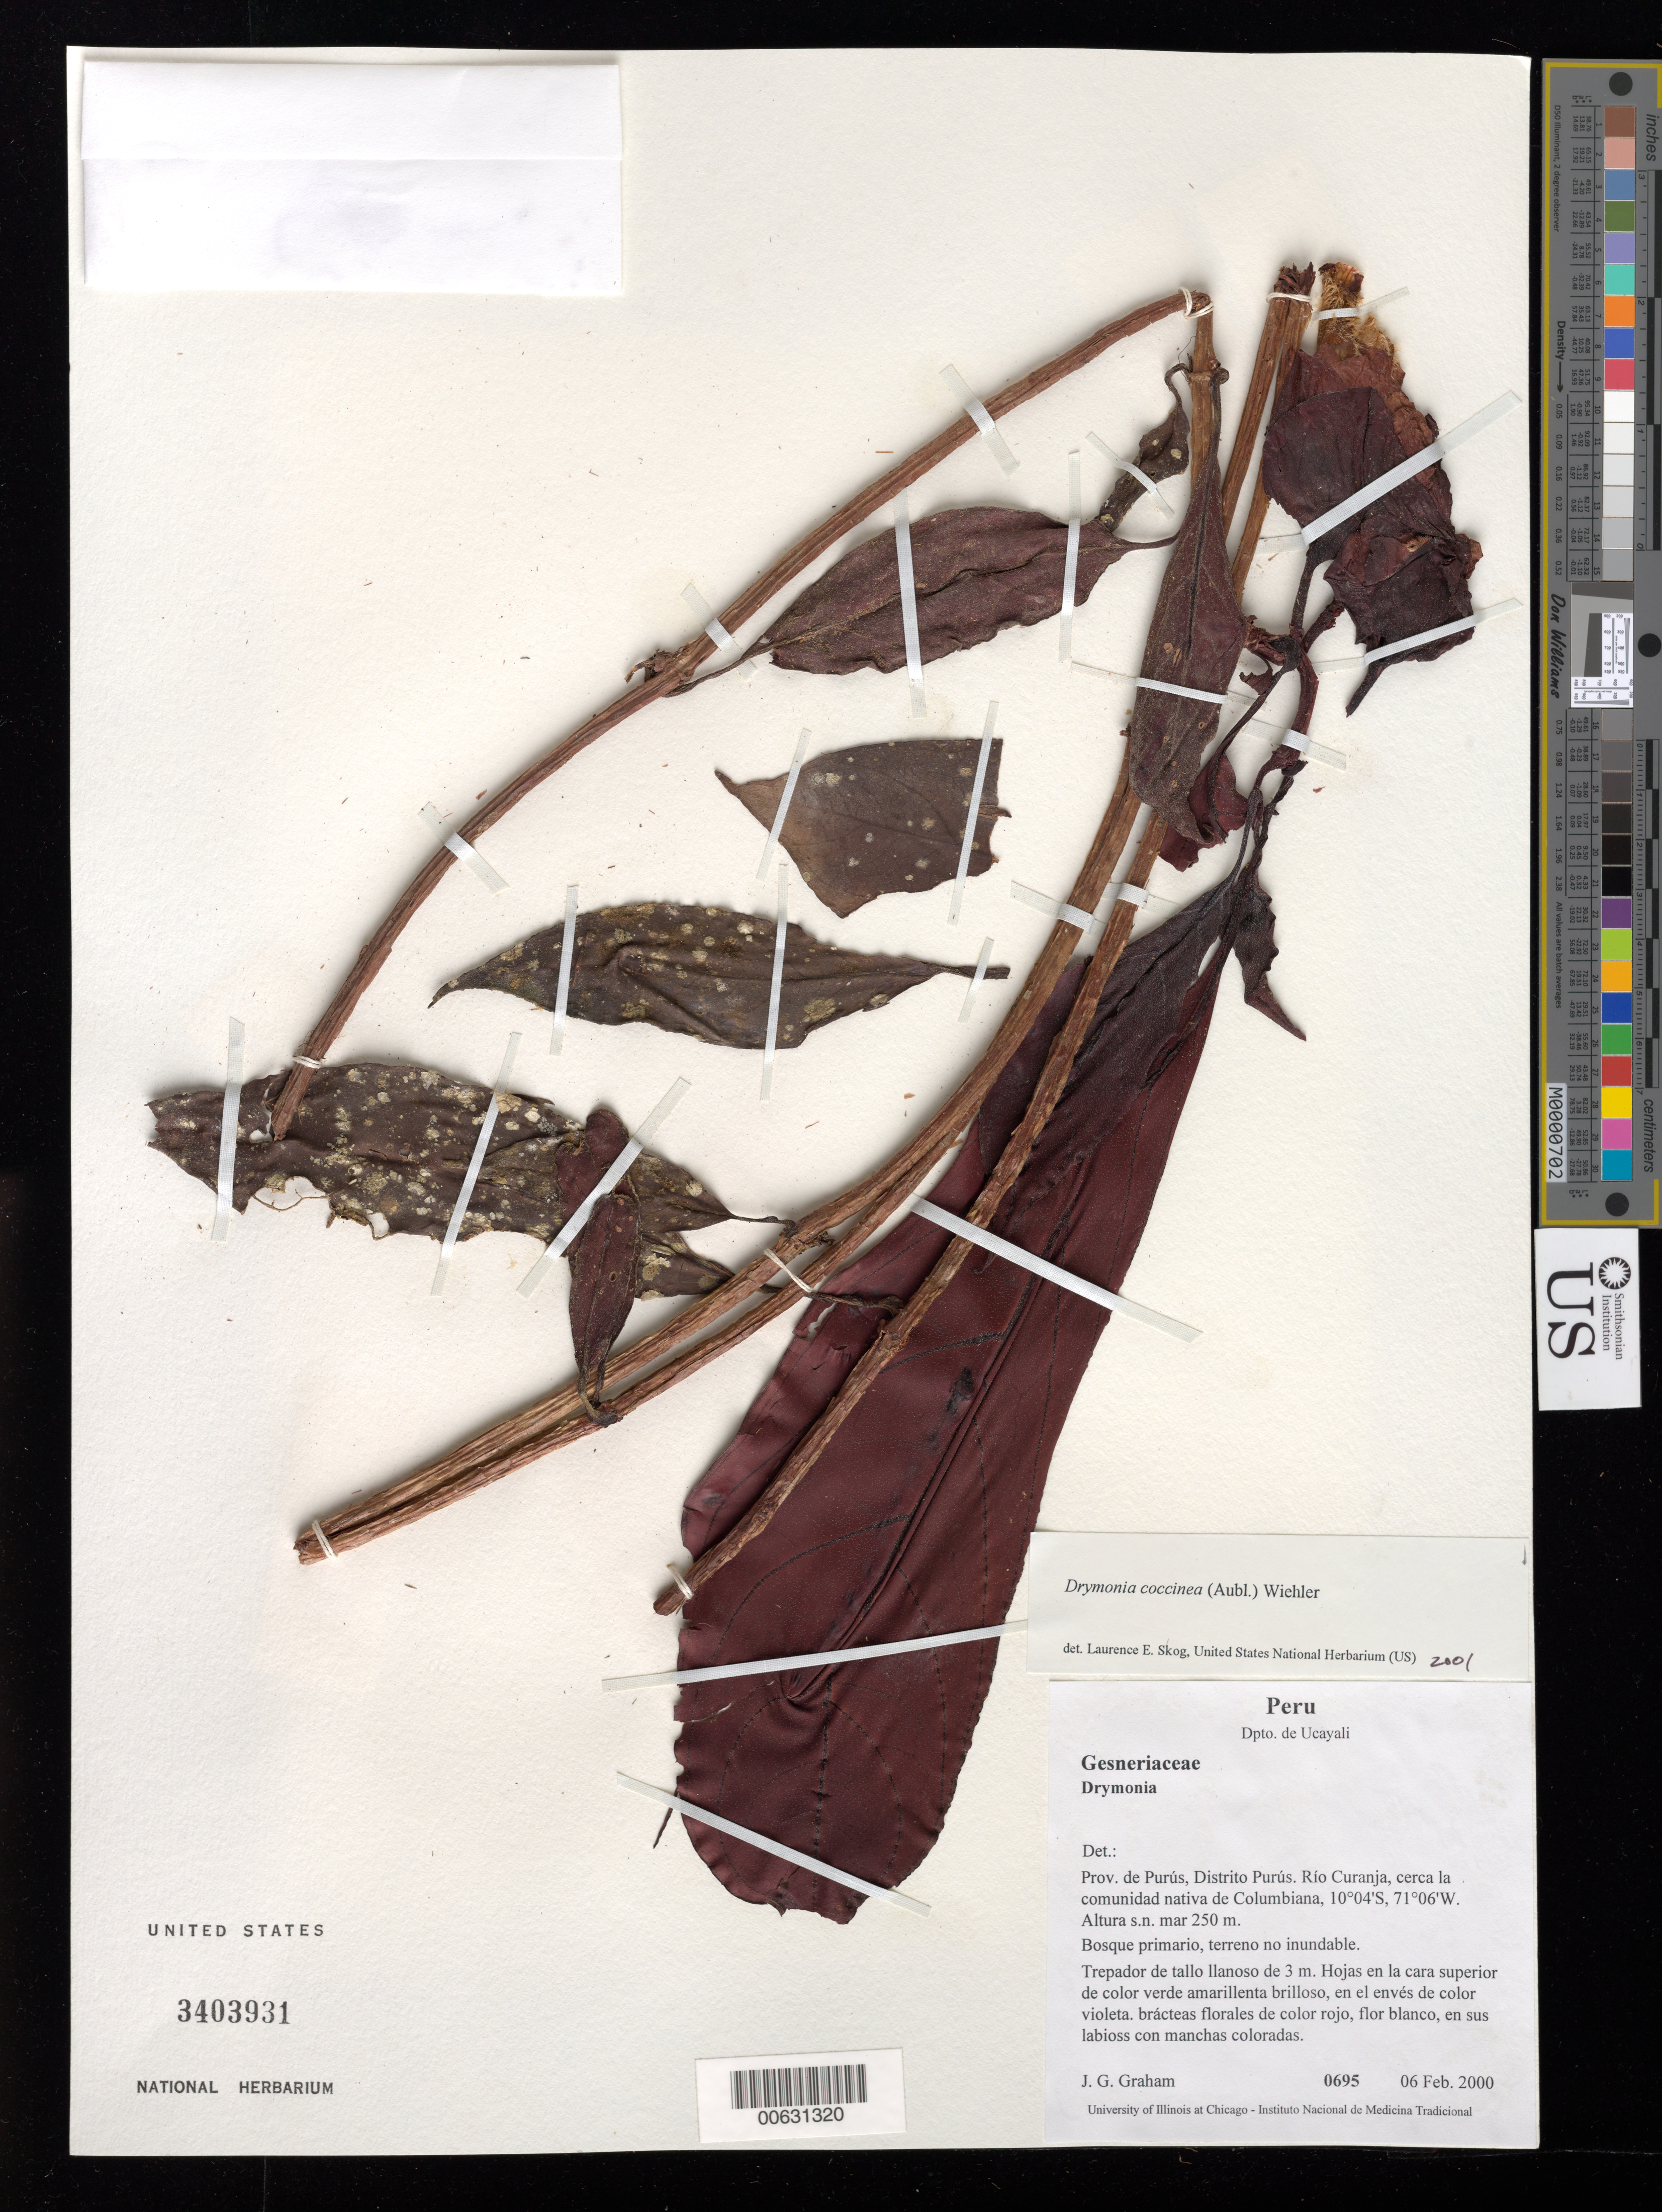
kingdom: Plantae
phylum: Tracheophyta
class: Magnoliopsida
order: Lamiales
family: Gesneriaceae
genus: Drymonia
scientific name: Drymonia coccinea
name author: (Aubl.) Wiehler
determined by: Skog, Laurence E.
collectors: J. G. Graham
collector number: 0695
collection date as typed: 06 Feb 2000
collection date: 2000-02-06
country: Peru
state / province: Ucayali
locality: Prov. de Purús, Distrito Purús; Río Curanja, cerca la comunidad nativa de Columbiana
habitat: Bosque primario, terreno no inundable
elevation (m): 250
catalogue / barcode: US 3403931